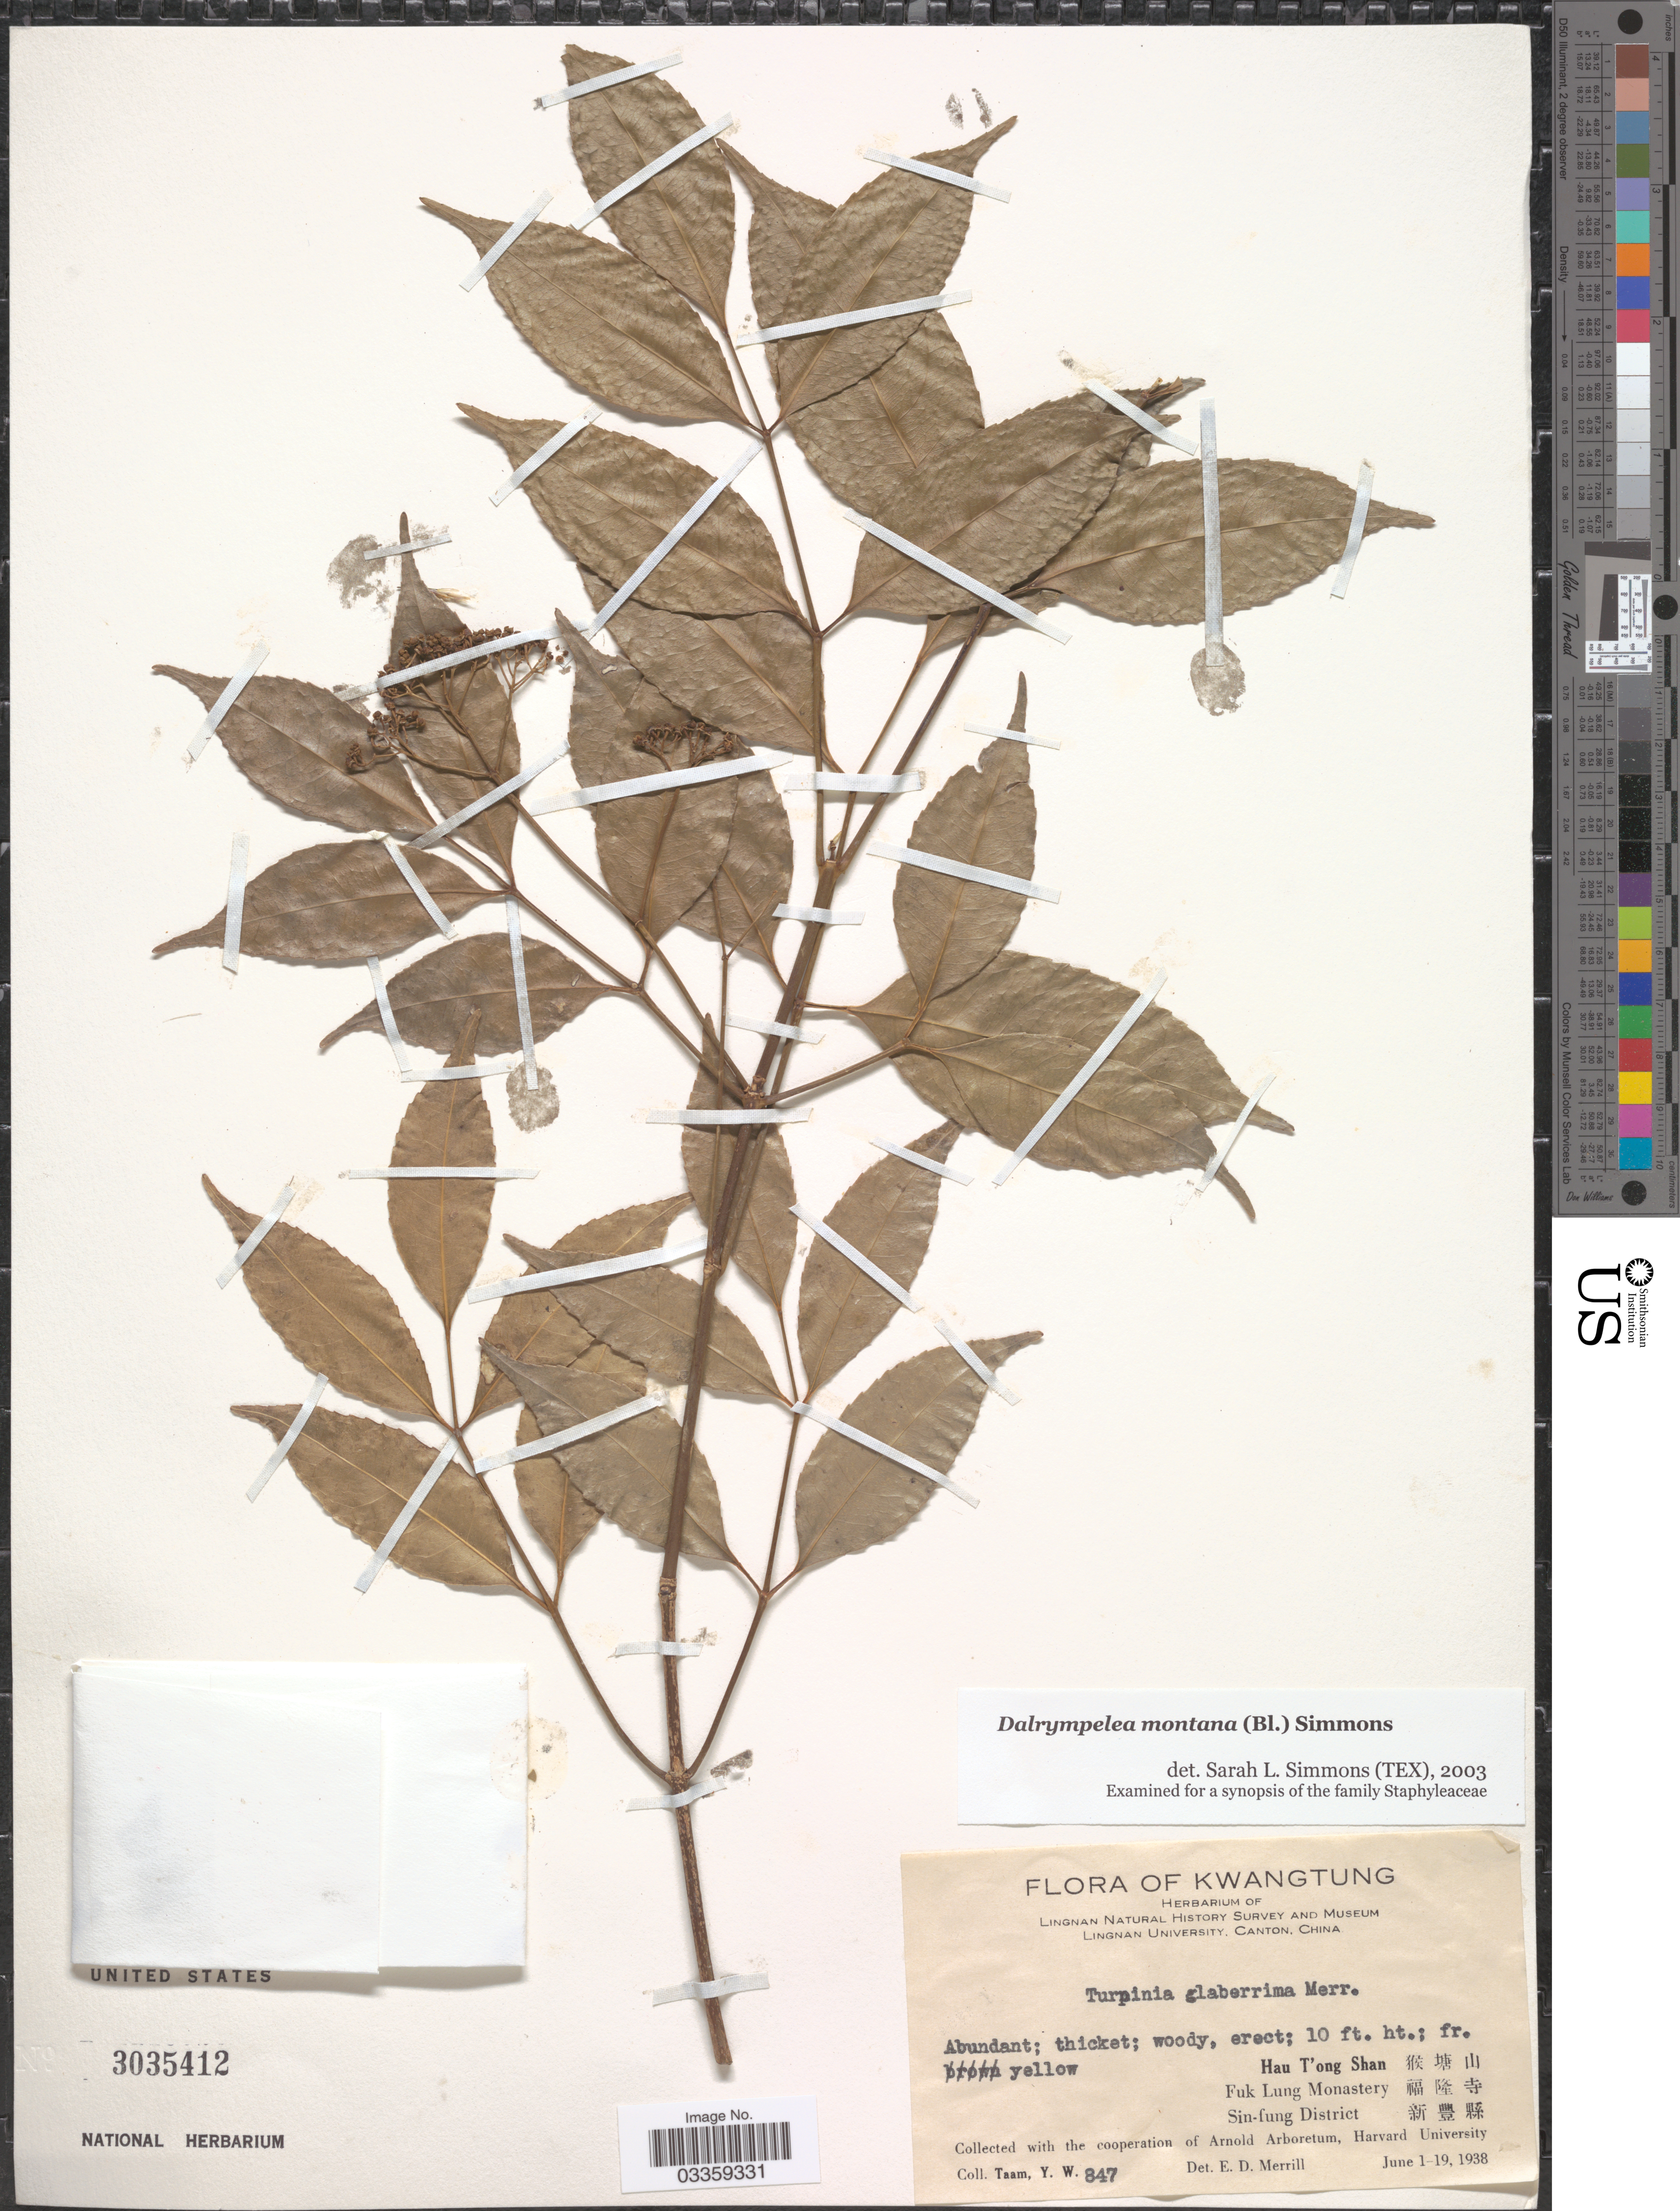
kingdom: Plantae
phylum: Tracheophyta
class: Magnoliopsida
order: Crossosomatales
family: Staphyleaceae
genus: Turpinia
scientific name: Turpinia montana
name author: (Blume) Kurz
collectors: Y. W. Taam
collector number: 847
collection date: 1938-06-01/1938-06-19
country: China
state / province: Guangdong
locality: Kwangtung, Hau T'ong Shan X, Fuk Lung Monastery X, Sin-fung District X.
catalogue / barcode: US 3035412